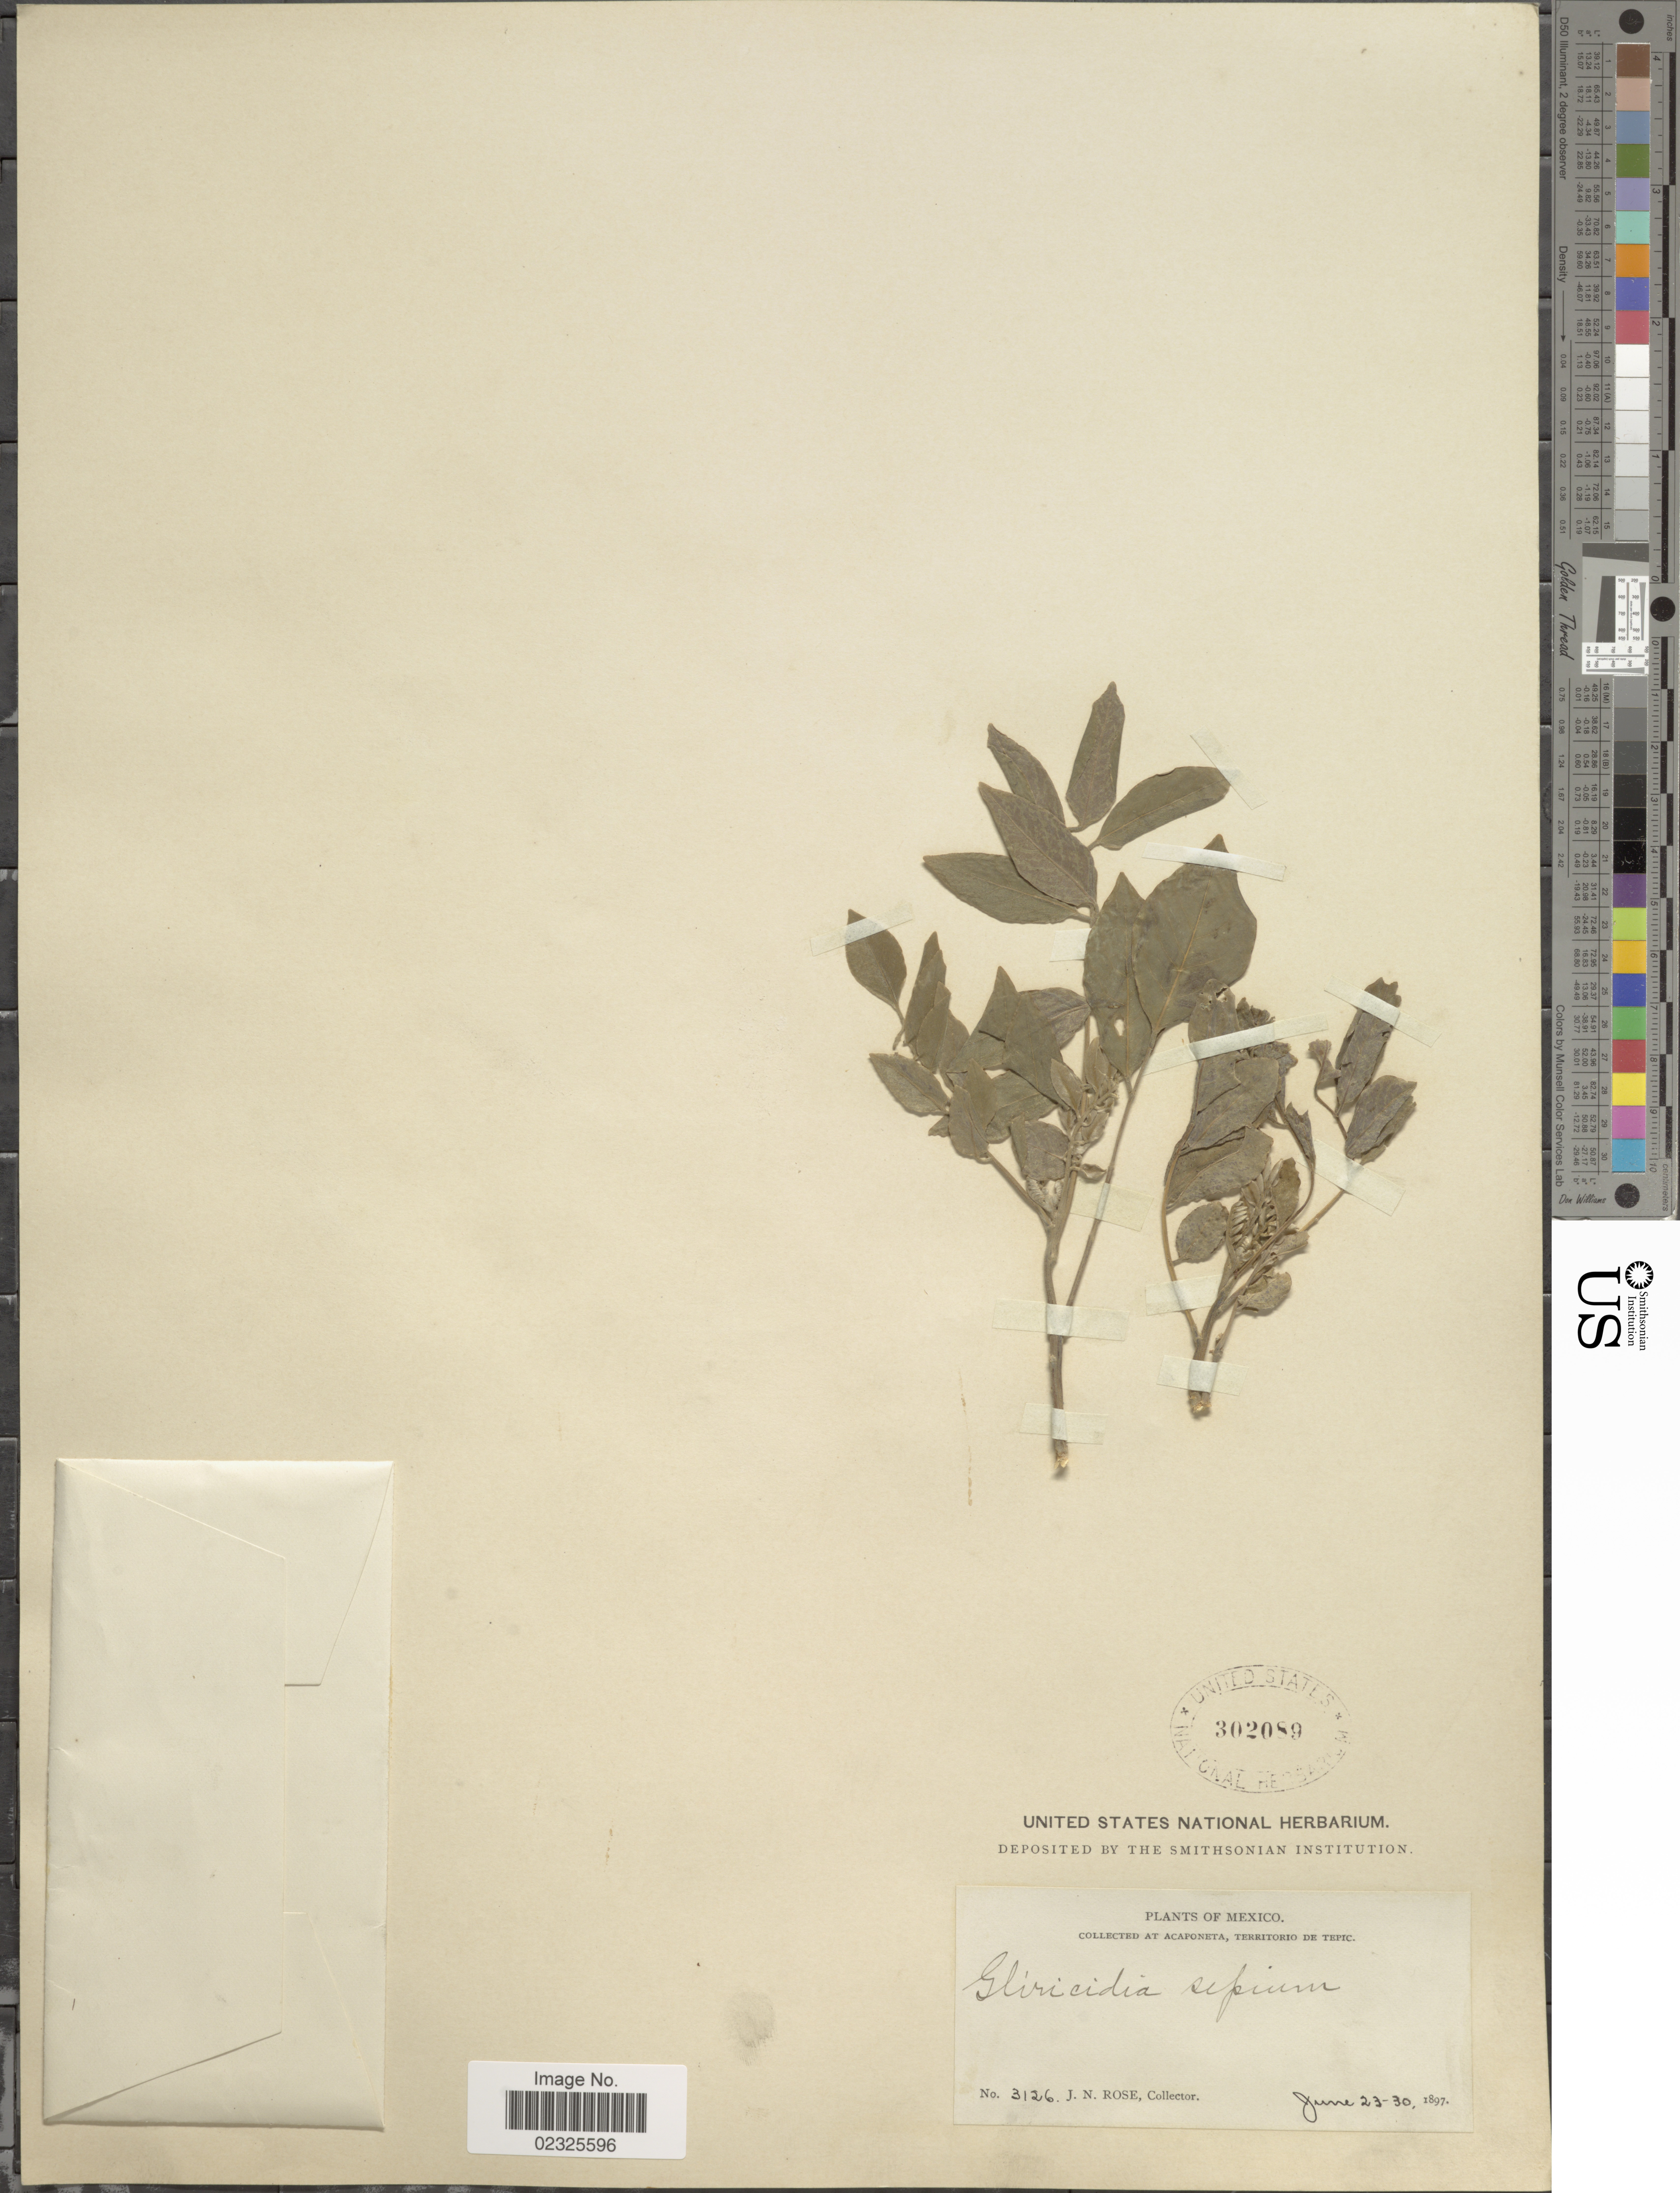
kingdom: Plantae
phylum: Tracheophyta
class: Magnoliopsida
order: Fabales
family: Fabaceae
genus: Gliricidia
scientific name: Gliricidia sepium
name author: (Jacq.) Kunth ex Walp.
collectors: J. N. Rose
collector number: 3126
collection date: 1897-06-23/1897-06-30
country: Mexico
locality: Acaponeta, territorio de Tepic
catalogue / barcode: US 302089